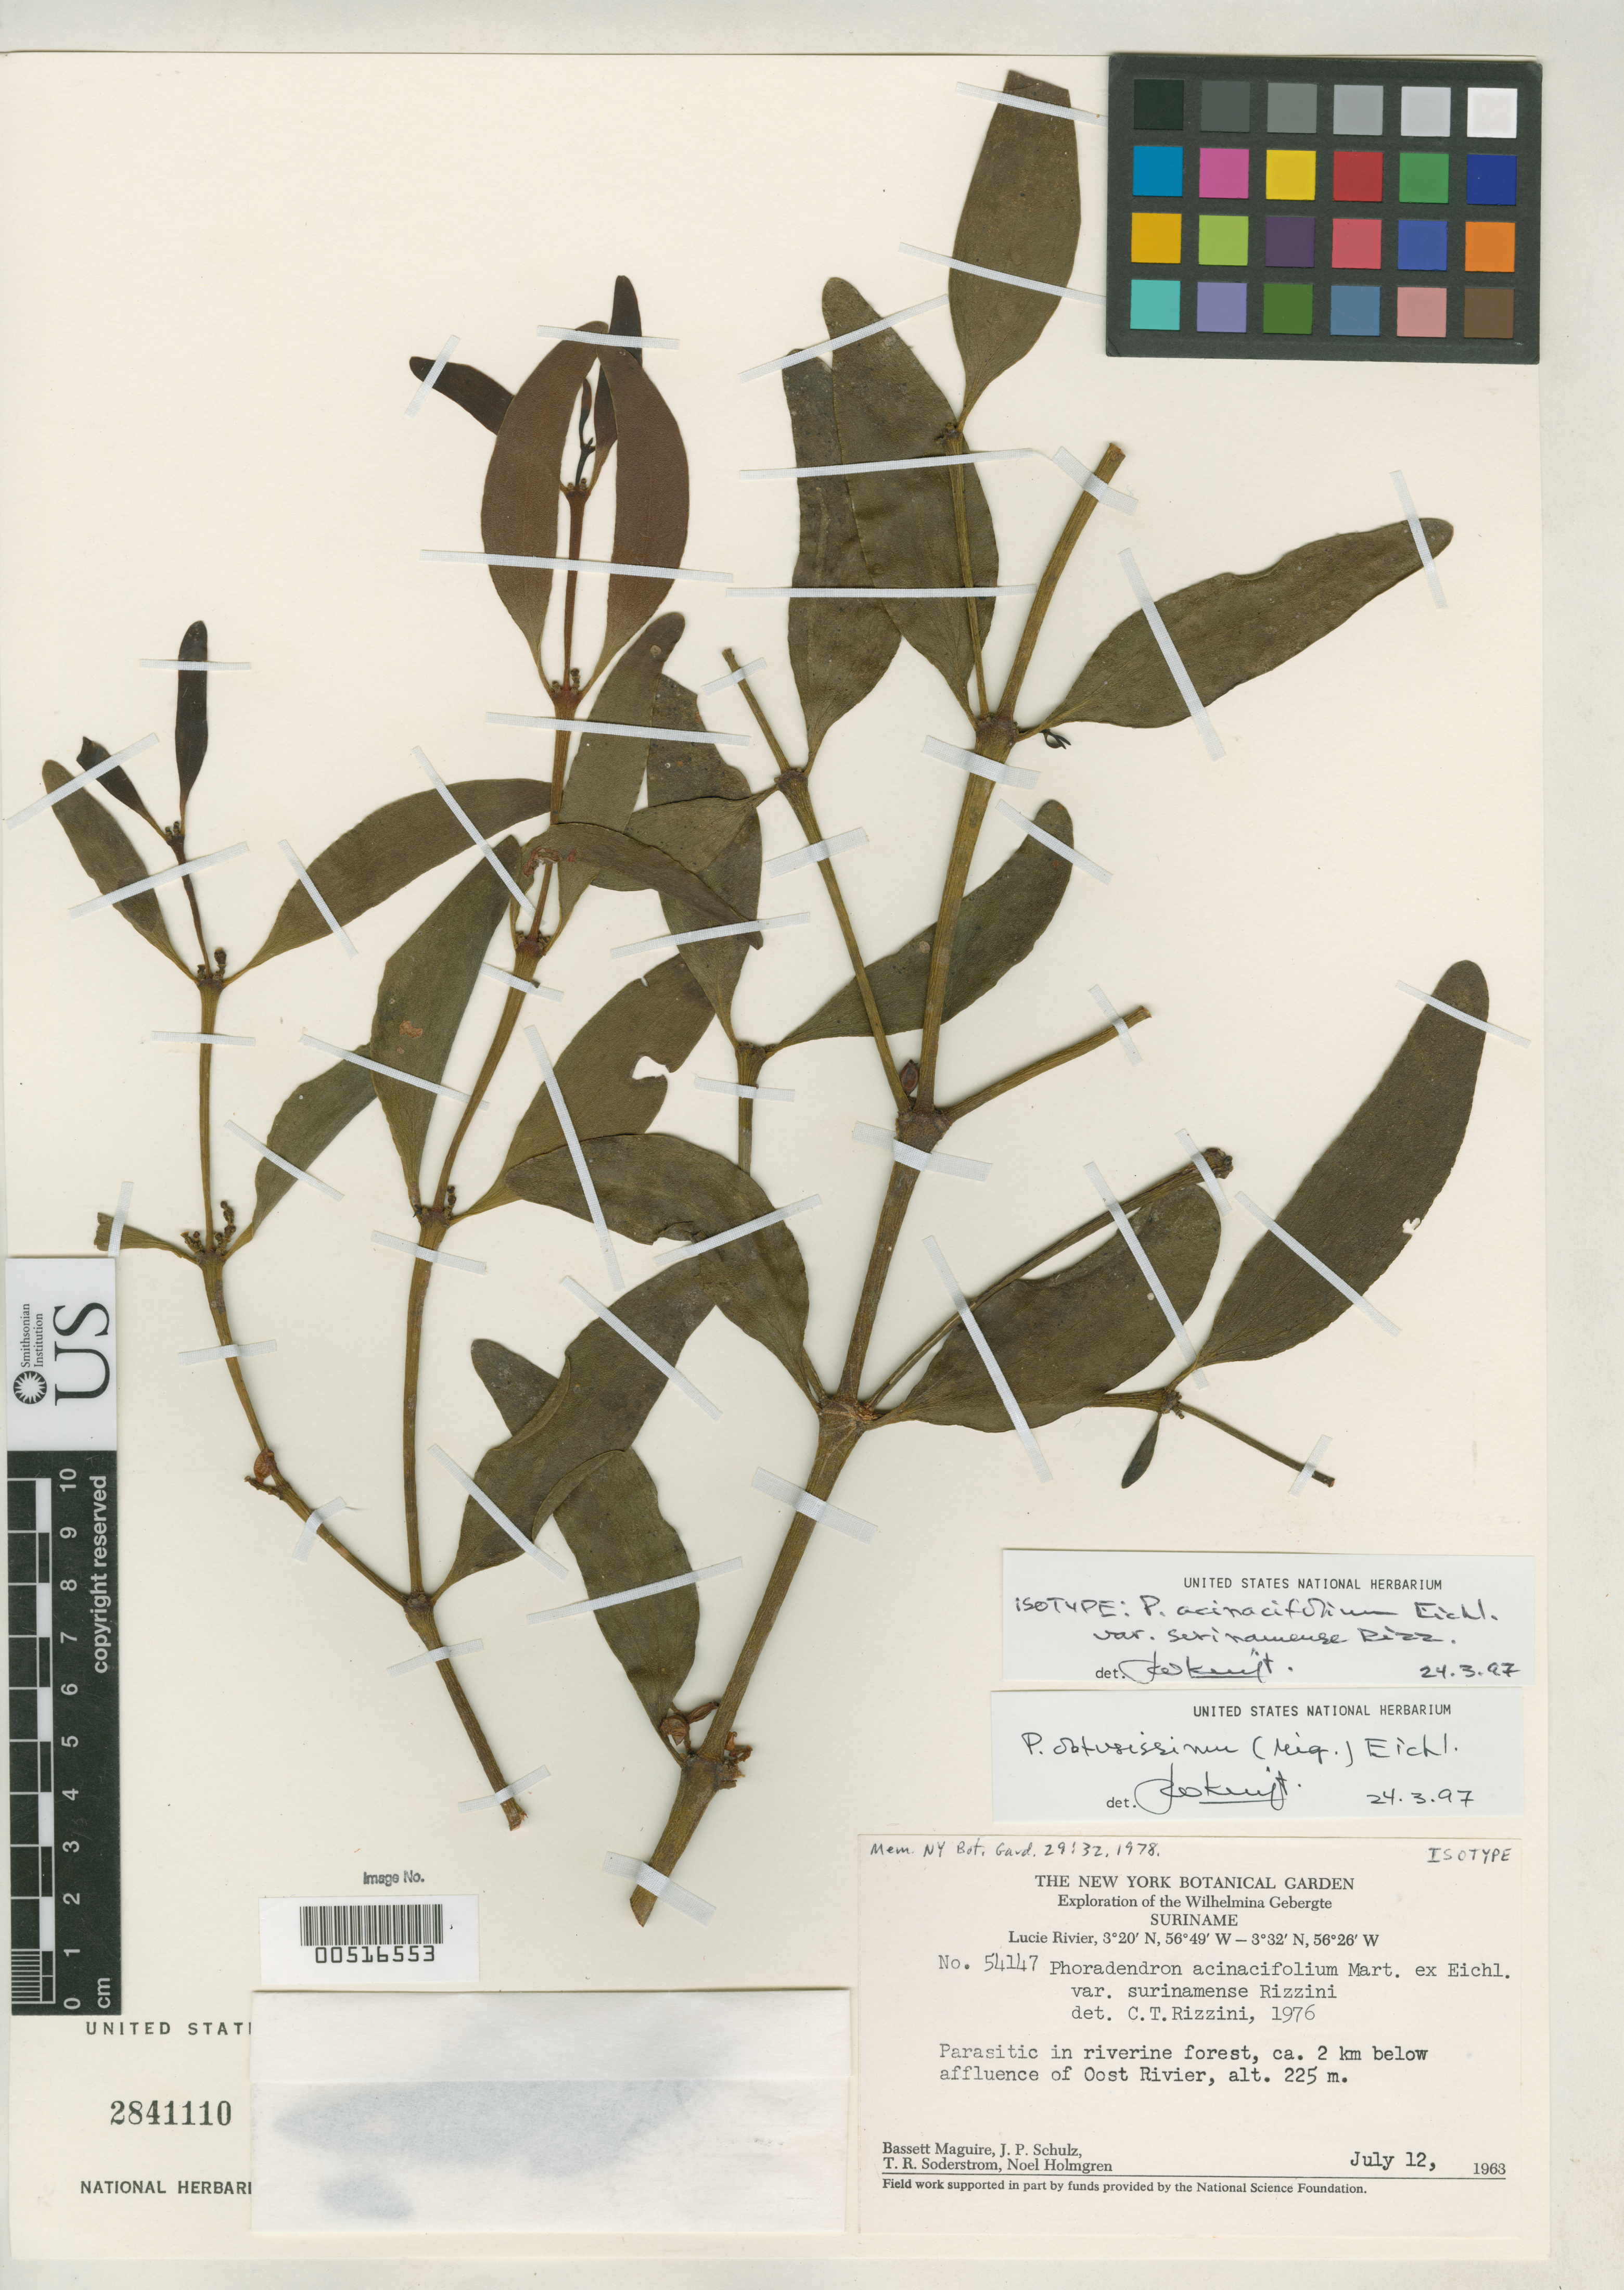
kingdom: Plantae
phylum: Tracheophyta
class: Magnoliopsida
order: Santalales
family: Viscaceae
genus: Phoradendron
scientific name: Phoradendron acinacifolium var. surinamense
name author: Rizzini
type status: Isotype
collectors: B. Maguire, J. P. Schulz, T. R. Soderstrom & N. H. Holmgren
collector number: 54147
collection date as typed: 12 Jul 1963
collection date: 1963-07-12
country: Suriname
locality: Wilhelmina Gebergte, Lucie Rivier, ca. 2 km below affluence of Oost Rivier.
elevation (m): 225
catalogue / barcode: US 2841110